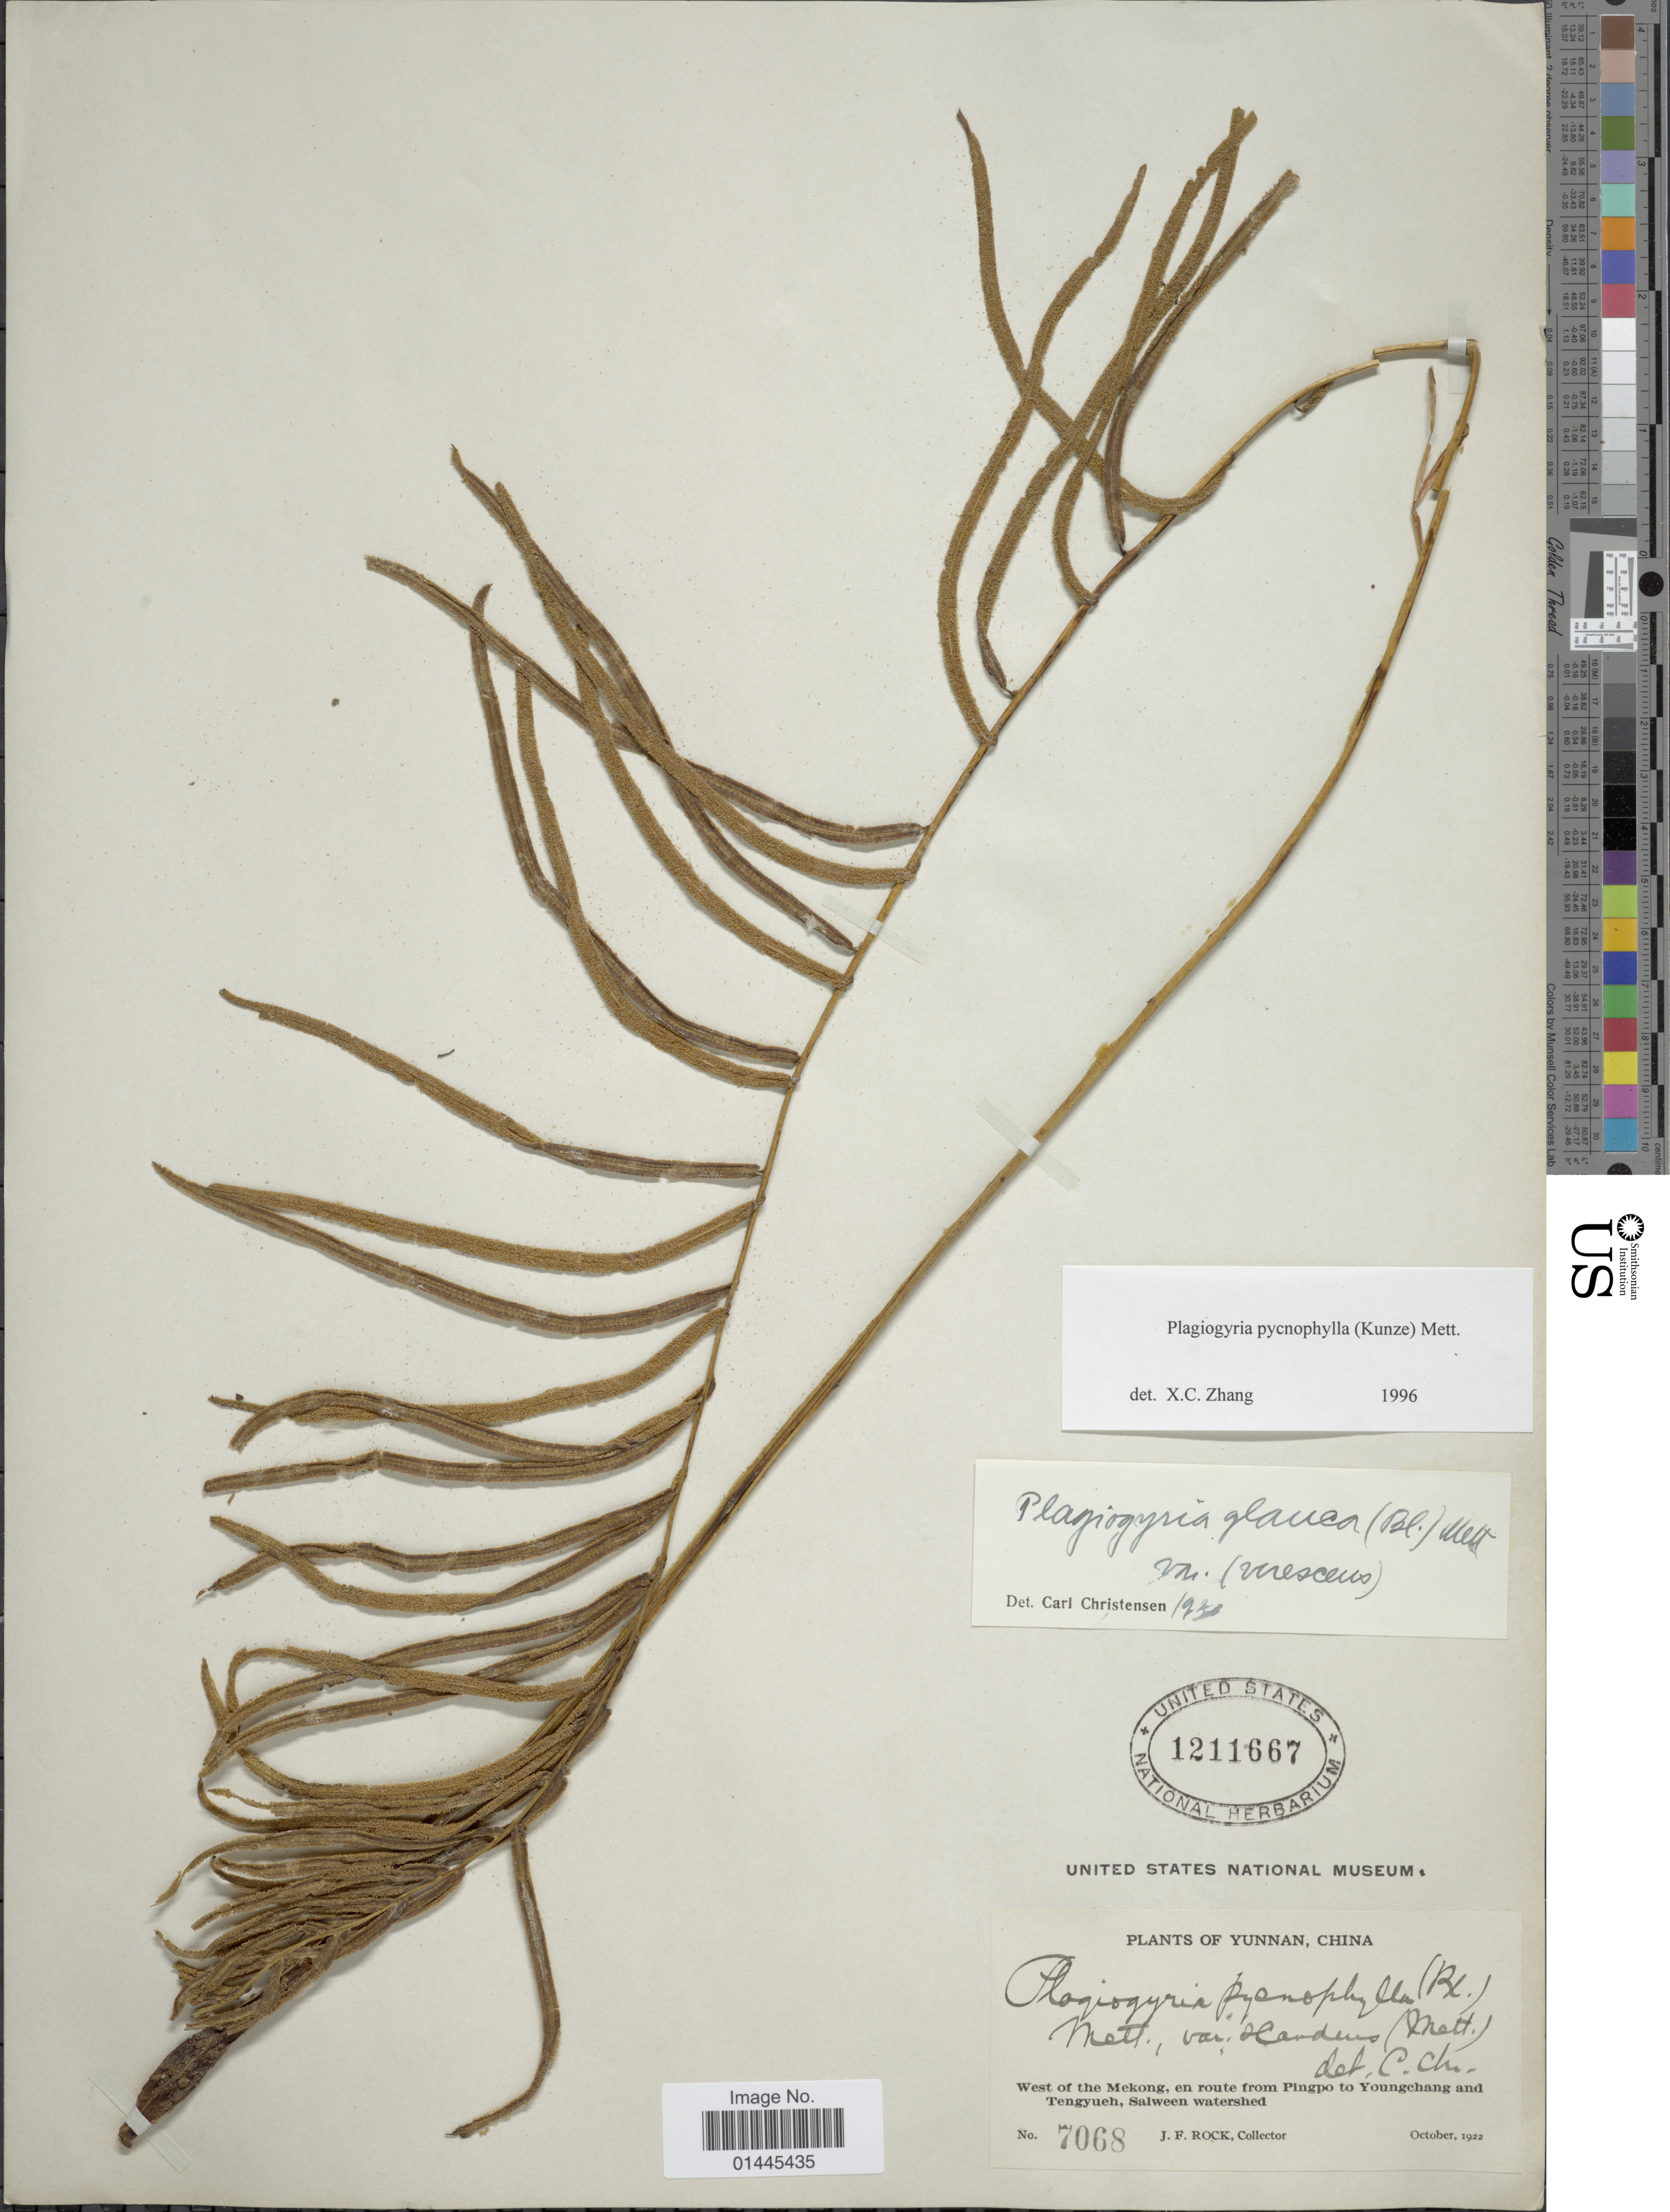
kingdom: Plantae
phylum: Tracheophyta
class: Polypodiopsida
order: Cyatheales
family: Plagiogyriaceae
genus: Plagiogyria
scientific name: Plagiogyria pycnophylla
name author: (Kunze) Mett.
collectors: J. F. Rock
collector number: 7068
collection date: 1922-10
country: China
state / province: Yunnan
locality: West of the Mekong, en route from Pingpo to Youngchang and Tengyueh, Salween watershed.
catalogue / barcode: US 1211667